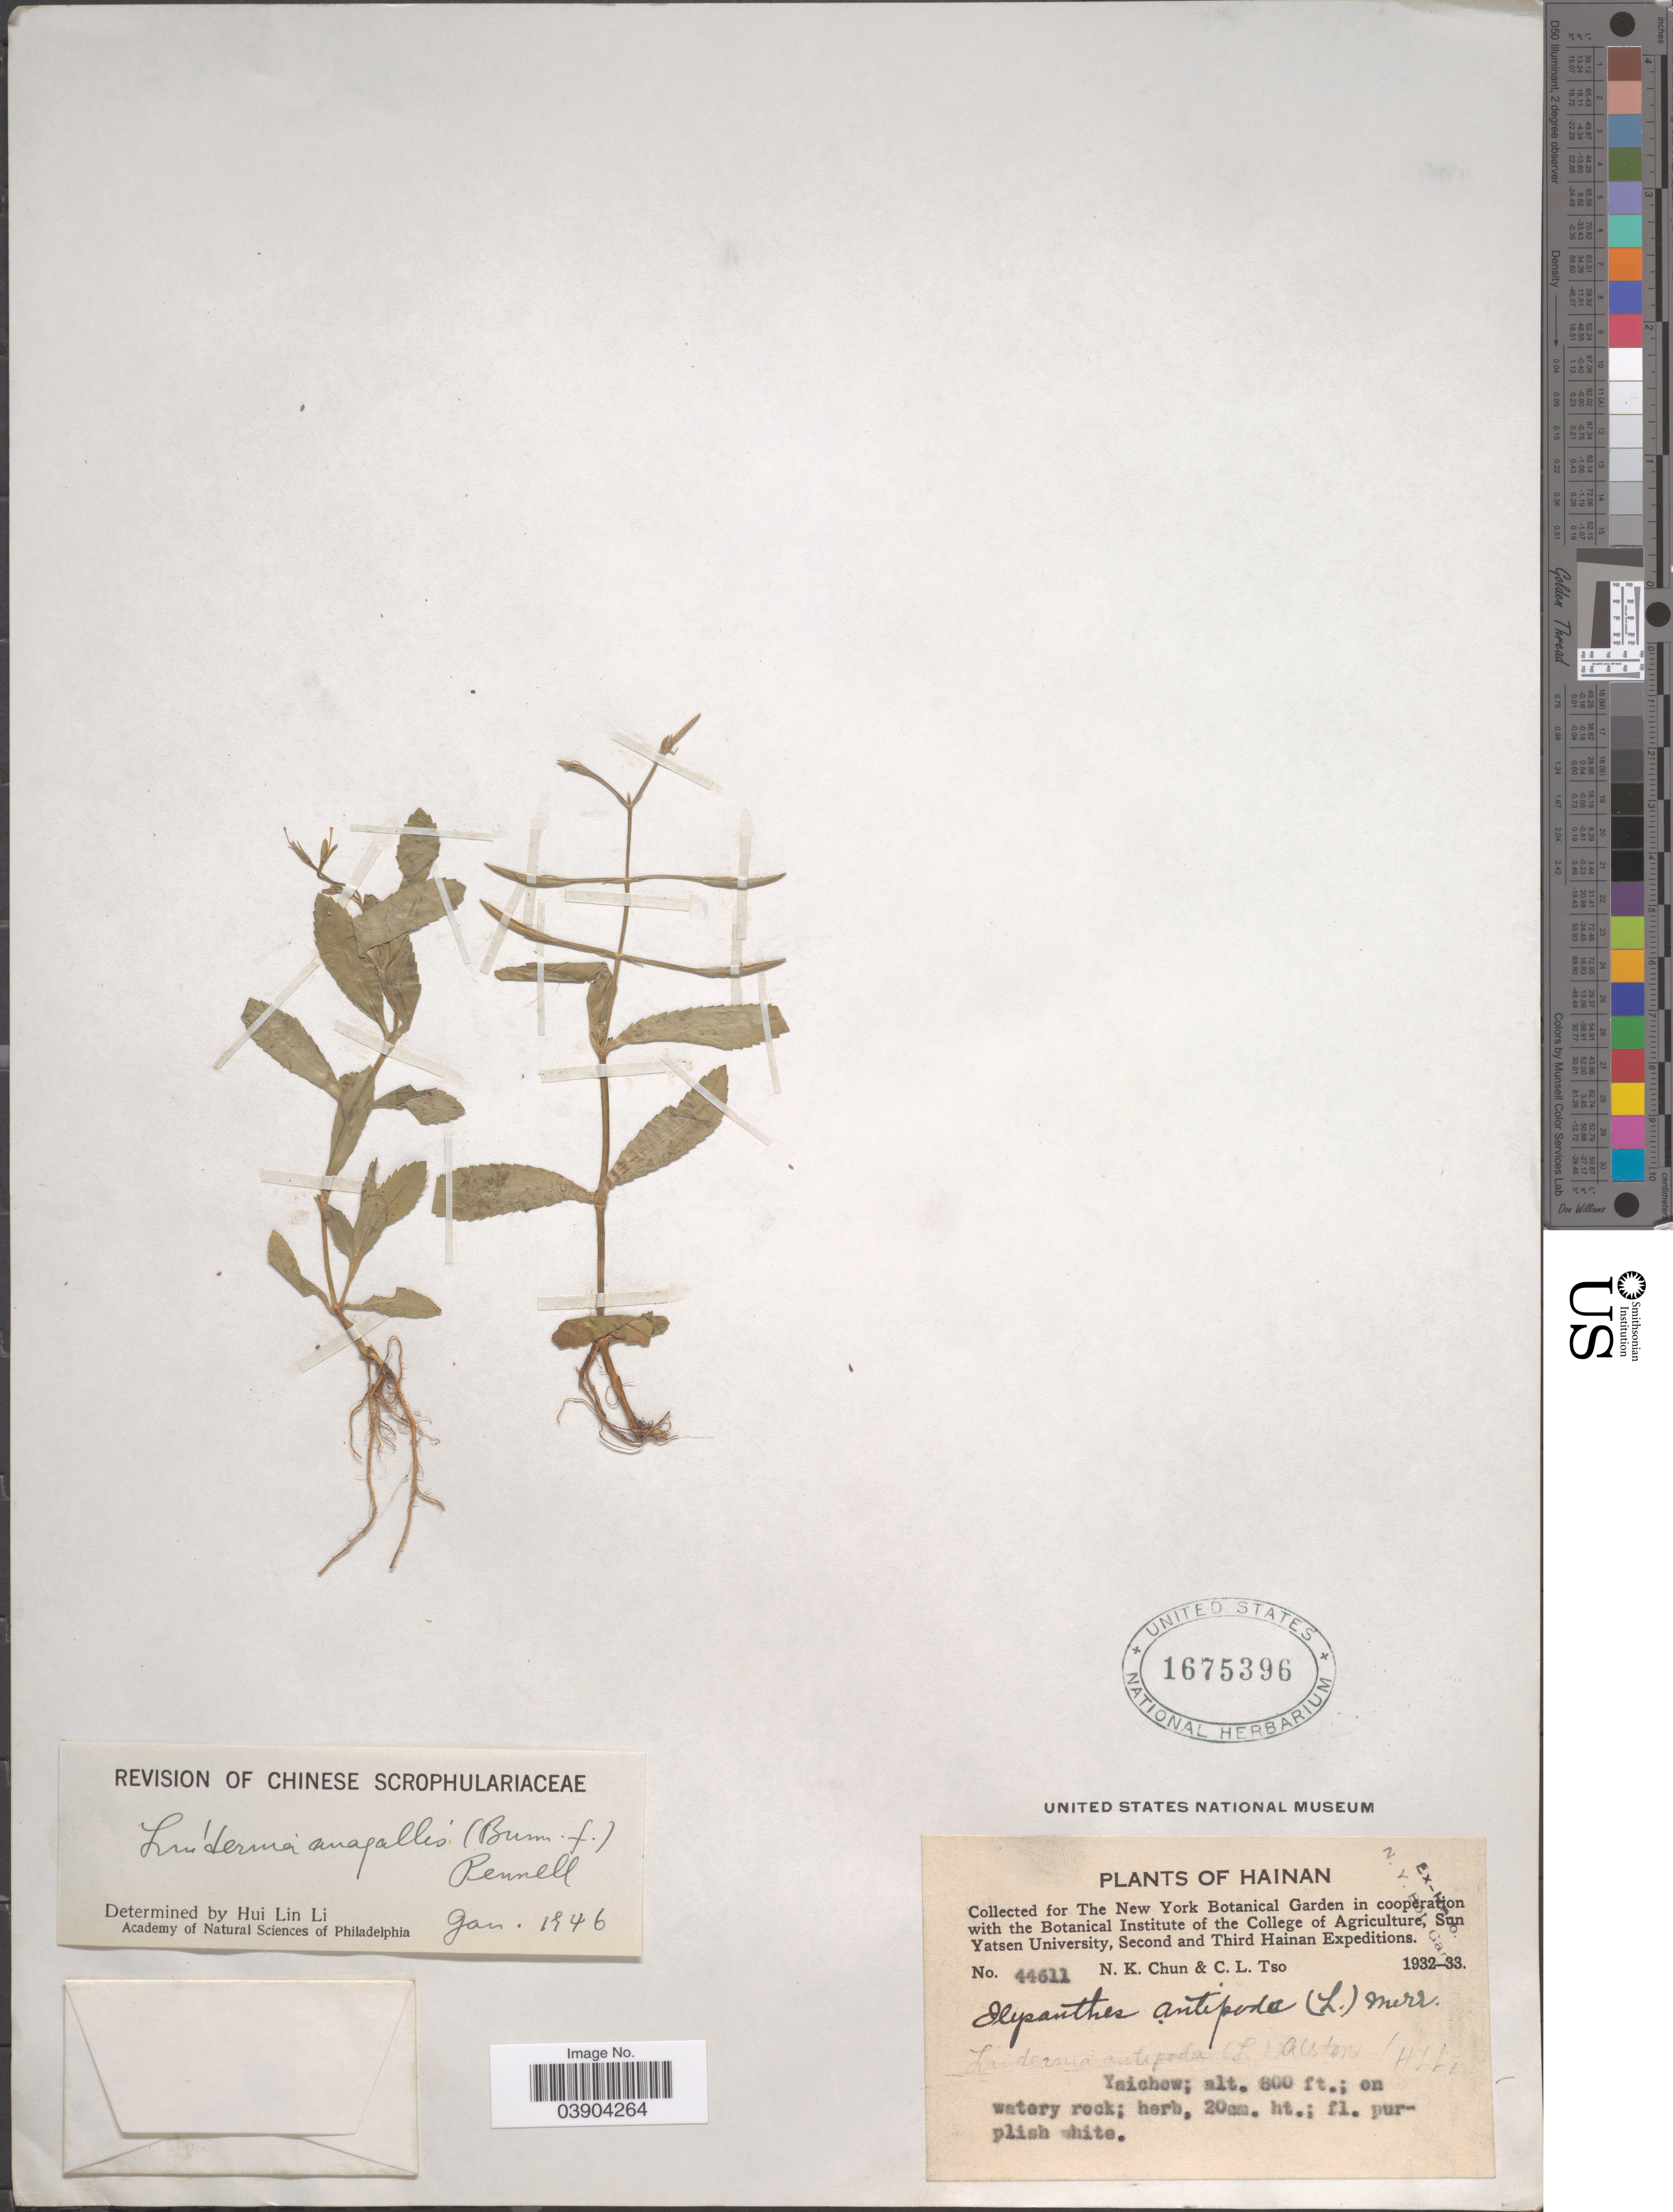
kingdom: Plantae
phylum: Tracheophyta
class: Magnoliopsida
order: Lamiales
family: Linderniaceae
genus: Lindernia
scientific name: Lindernia anagallis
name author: (Burm. f.) Pennell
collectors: N. K. Chun & C. Tso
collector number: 44611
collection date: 1932/1933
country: China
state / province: Hainan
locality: Yaichow.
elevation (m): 244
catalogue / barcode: US 1675396